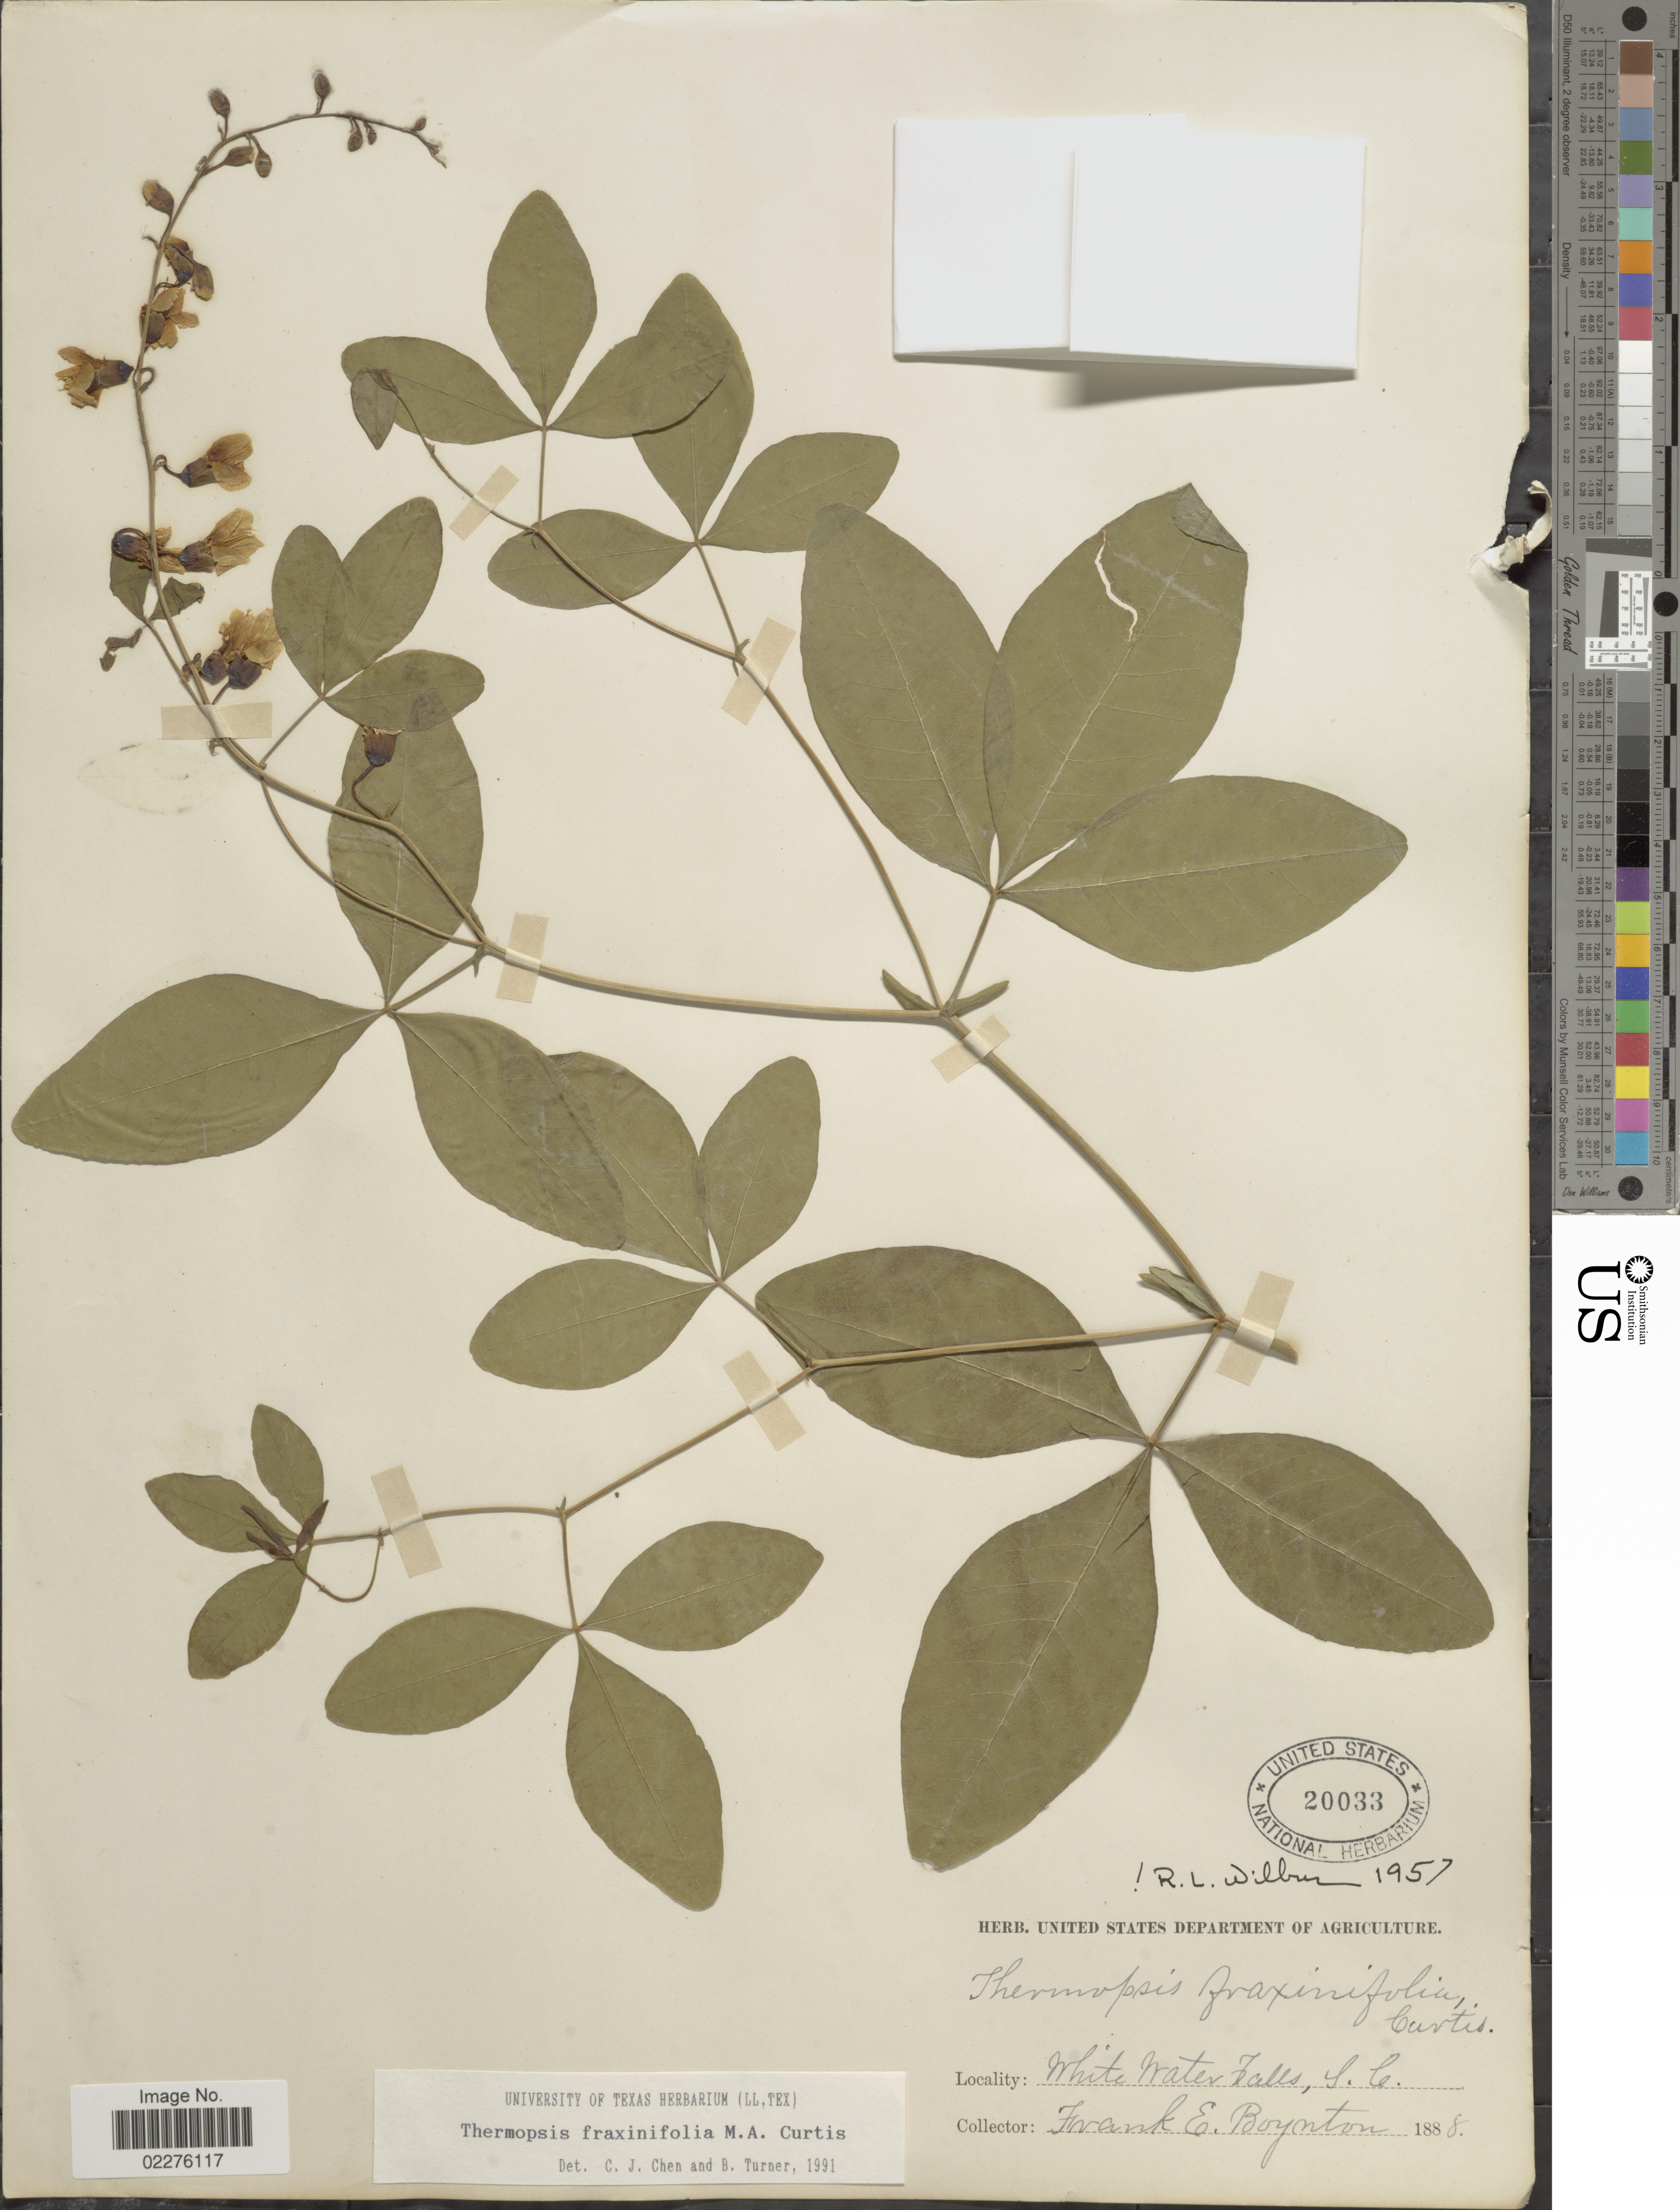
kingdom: Plantae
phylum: Tracheophyta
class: Magnoliopsida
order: Fabales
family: Fabaceae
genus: Thermopsis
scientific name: Thermopsis fraxinifolia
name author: M.A. Curtis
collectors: F. Boynton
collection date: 1888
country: United States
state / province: South Carolina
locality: White Water Falls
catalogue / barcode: US 20033